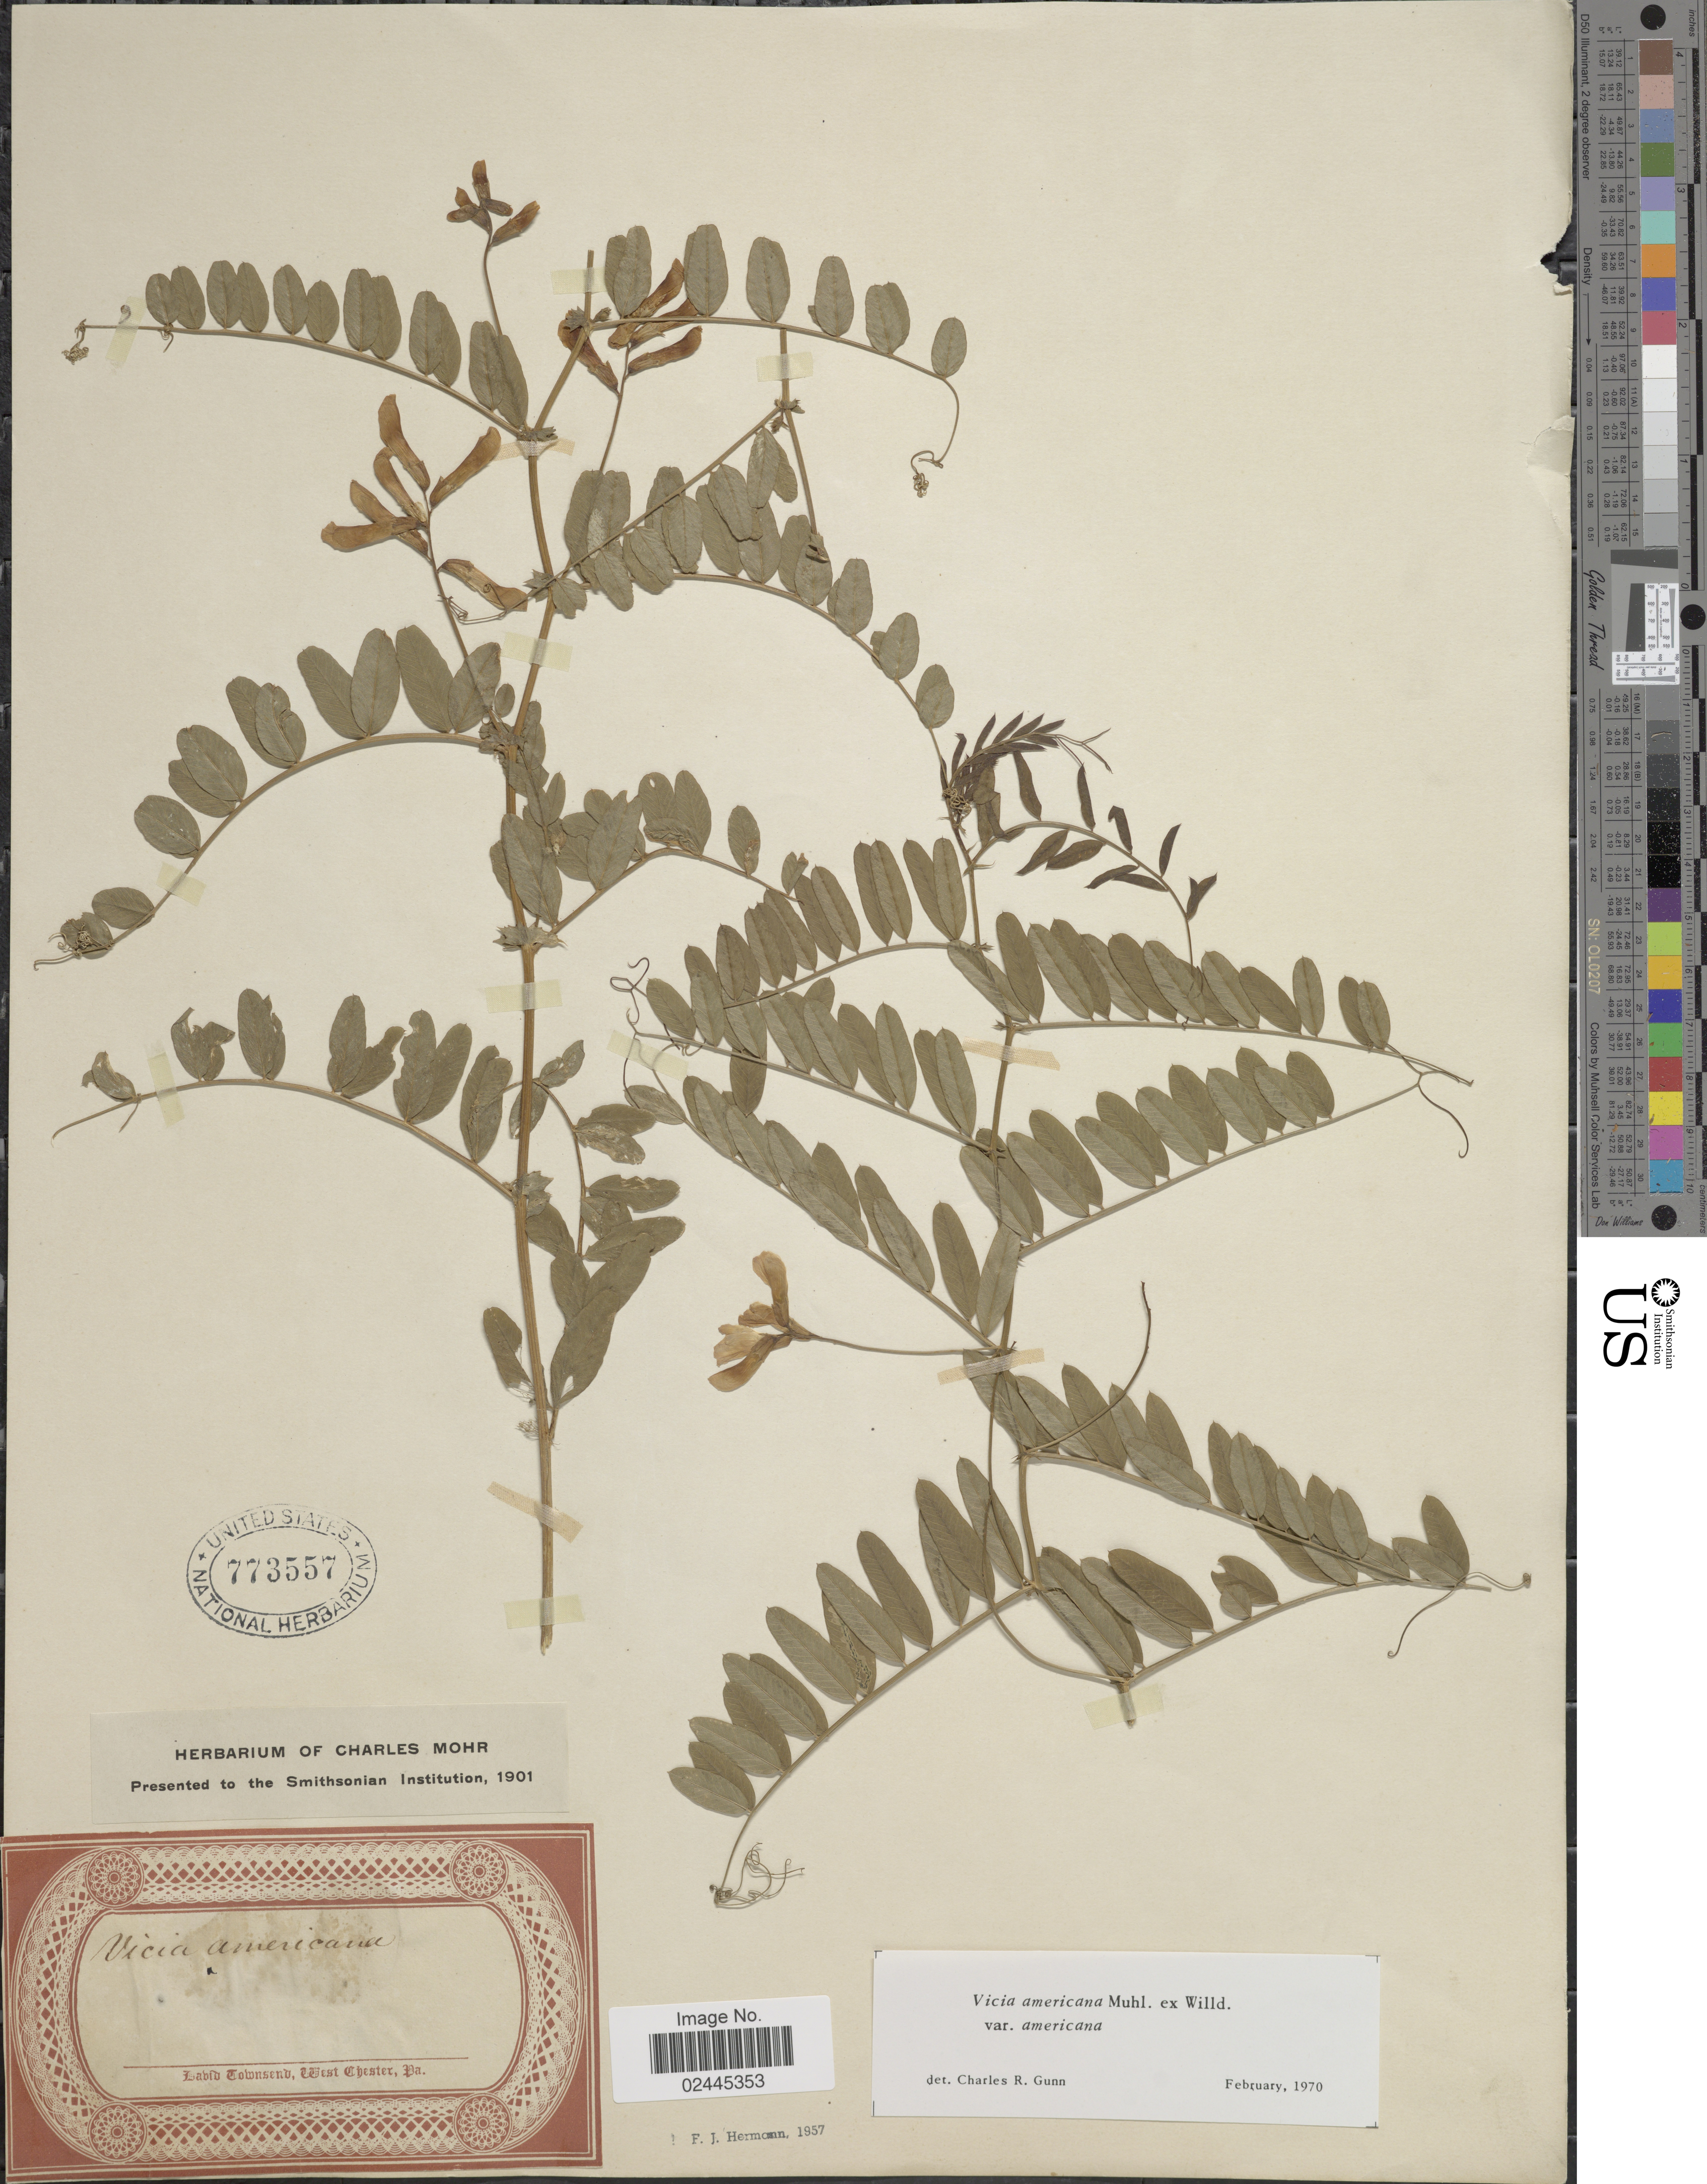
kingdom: Plantae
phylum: Tracheophyta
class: Magnoliopsida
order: Fabales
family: Fabaceae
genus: Vicia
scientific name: Vicia americana var. americana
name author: Muhl. ex Willd.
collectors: ex herb. Charles Mohr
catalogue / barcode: US 773557